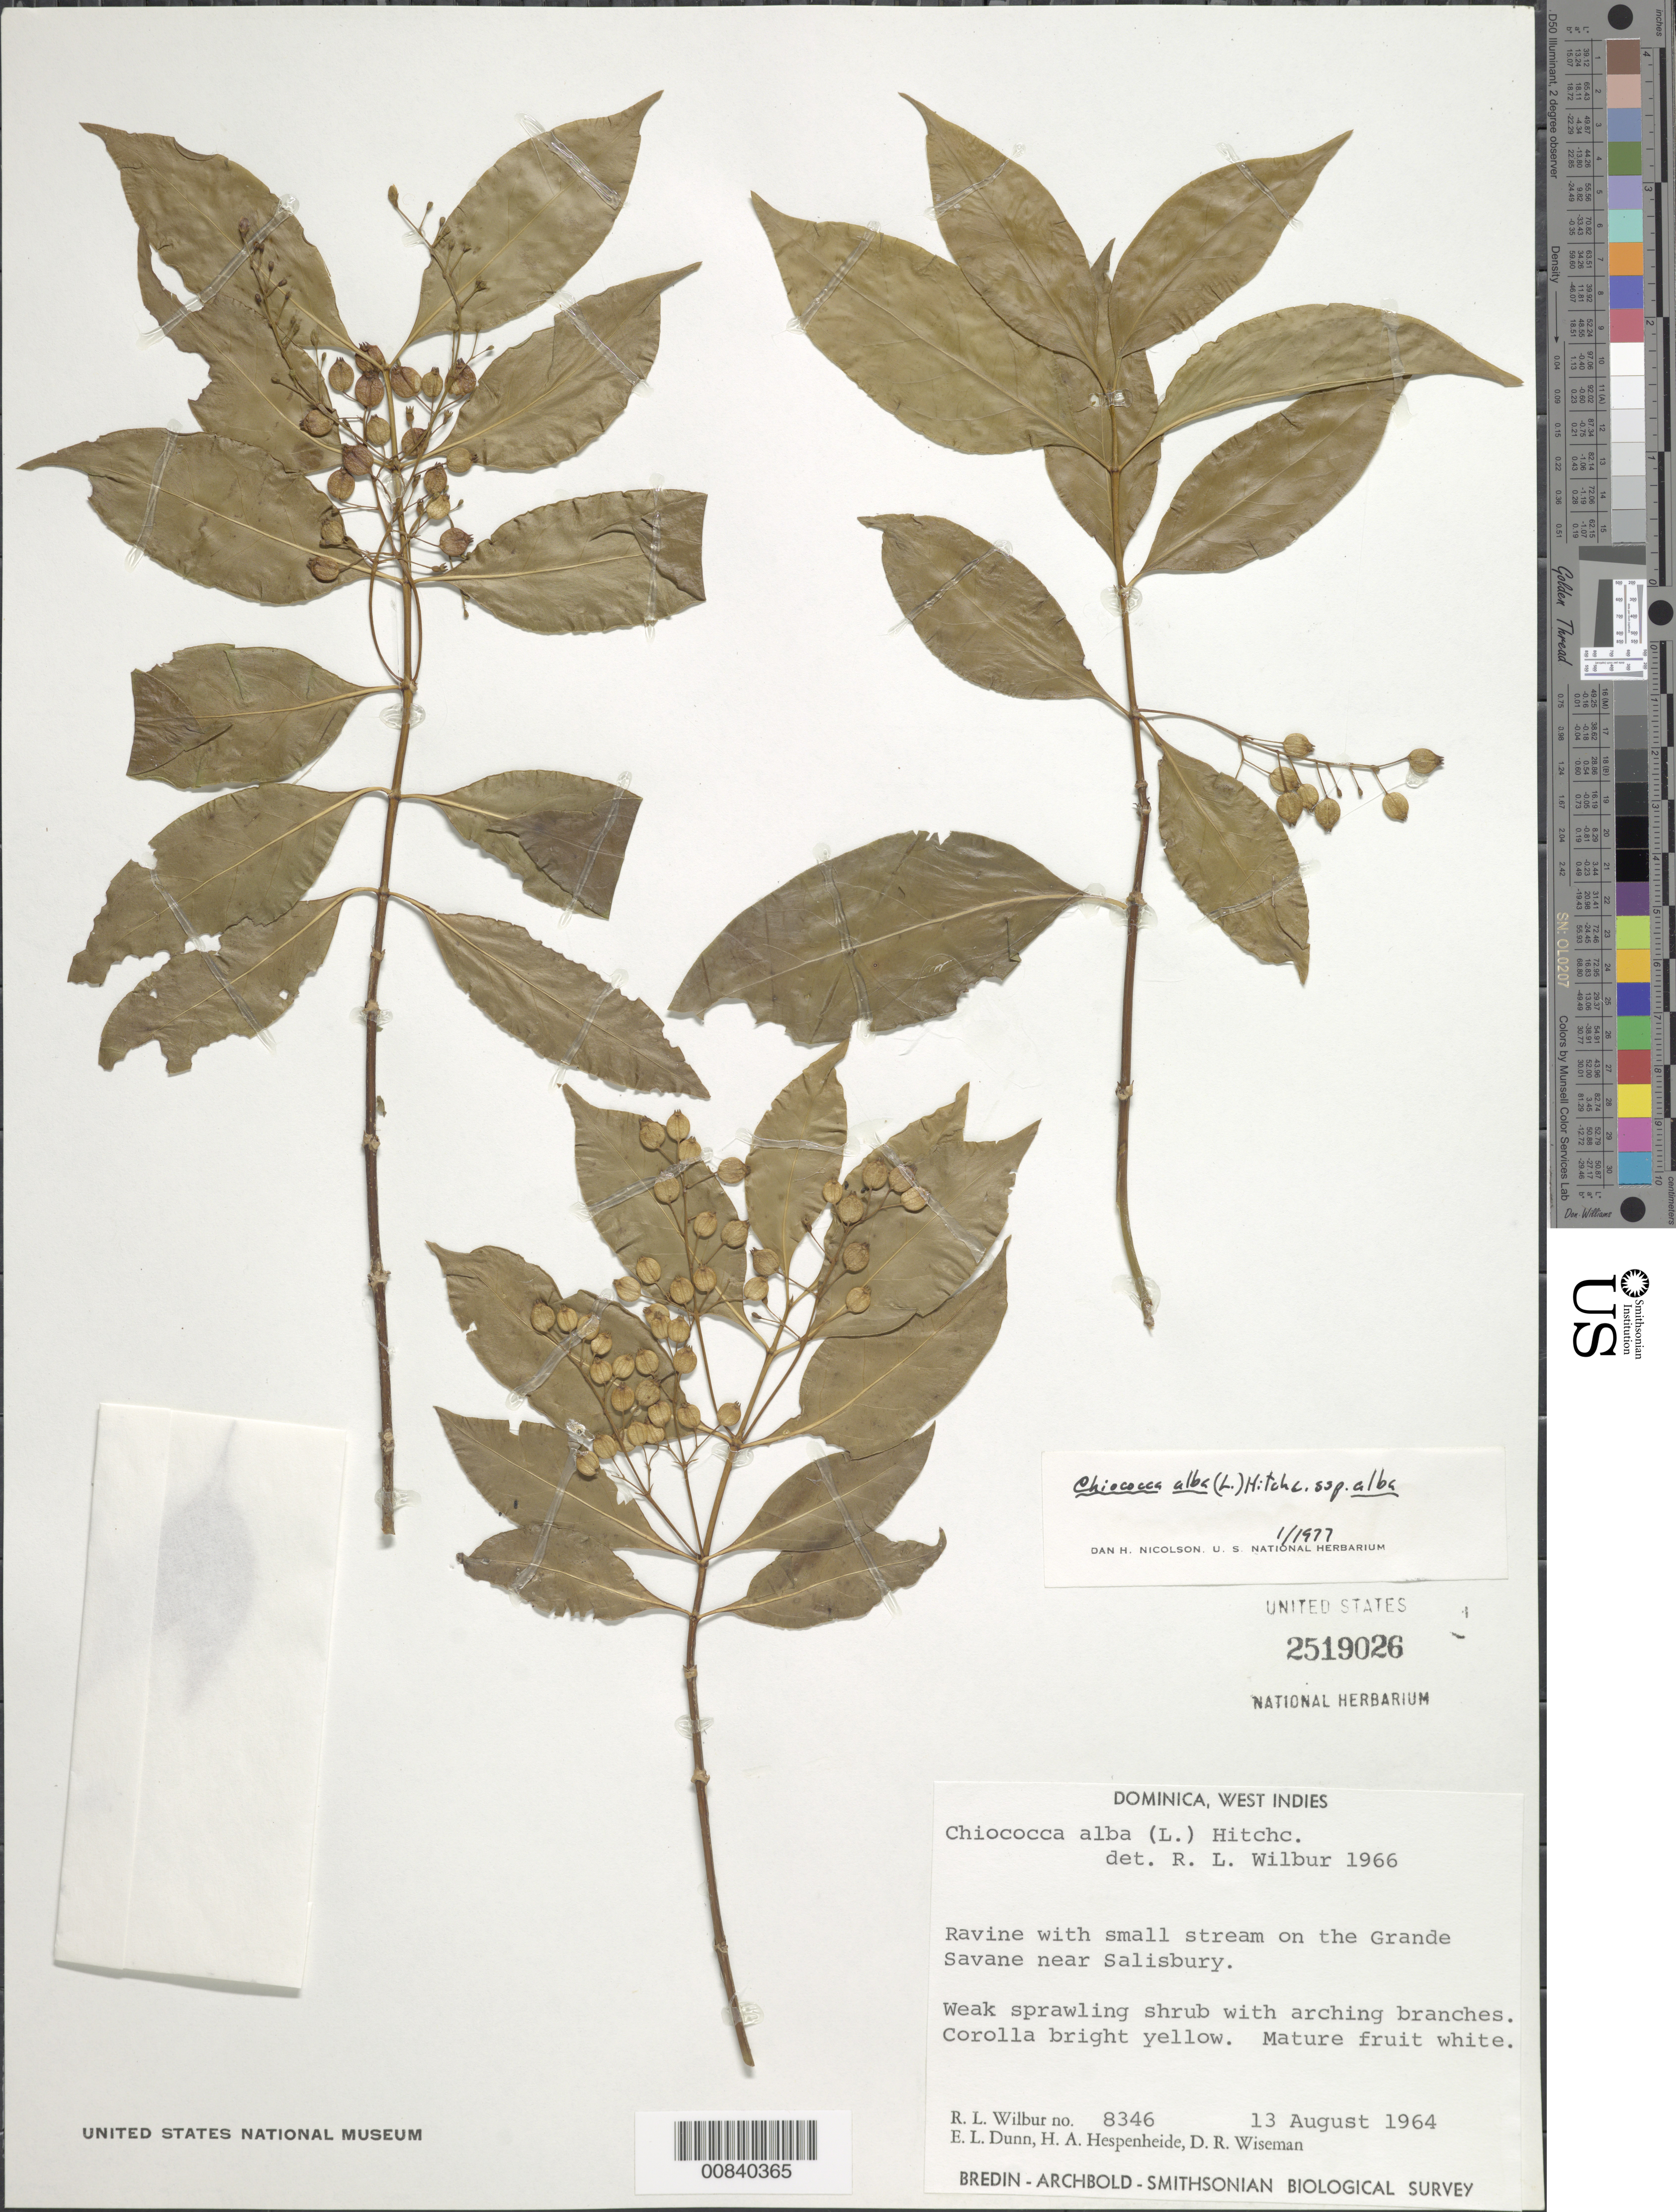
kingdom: Plantae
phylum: Tracheophyta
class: Magnoliopsida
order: Gentianales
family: Rubiaceae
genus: Chiococca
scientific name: Chiococca alba subsp. alba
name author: (L.) Hitchc.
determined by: Nicolson, Dan H.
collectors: R. L. Wilbur, E. Dunn, H. A. Hespenheide & D. R. Wiseman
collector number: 8346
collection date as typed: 13 Aug 1964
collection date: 1964-08-13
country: Dominica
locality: On the Grande Savane, near Salisbury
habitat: Ravine with small stream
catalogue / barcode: US 2519026